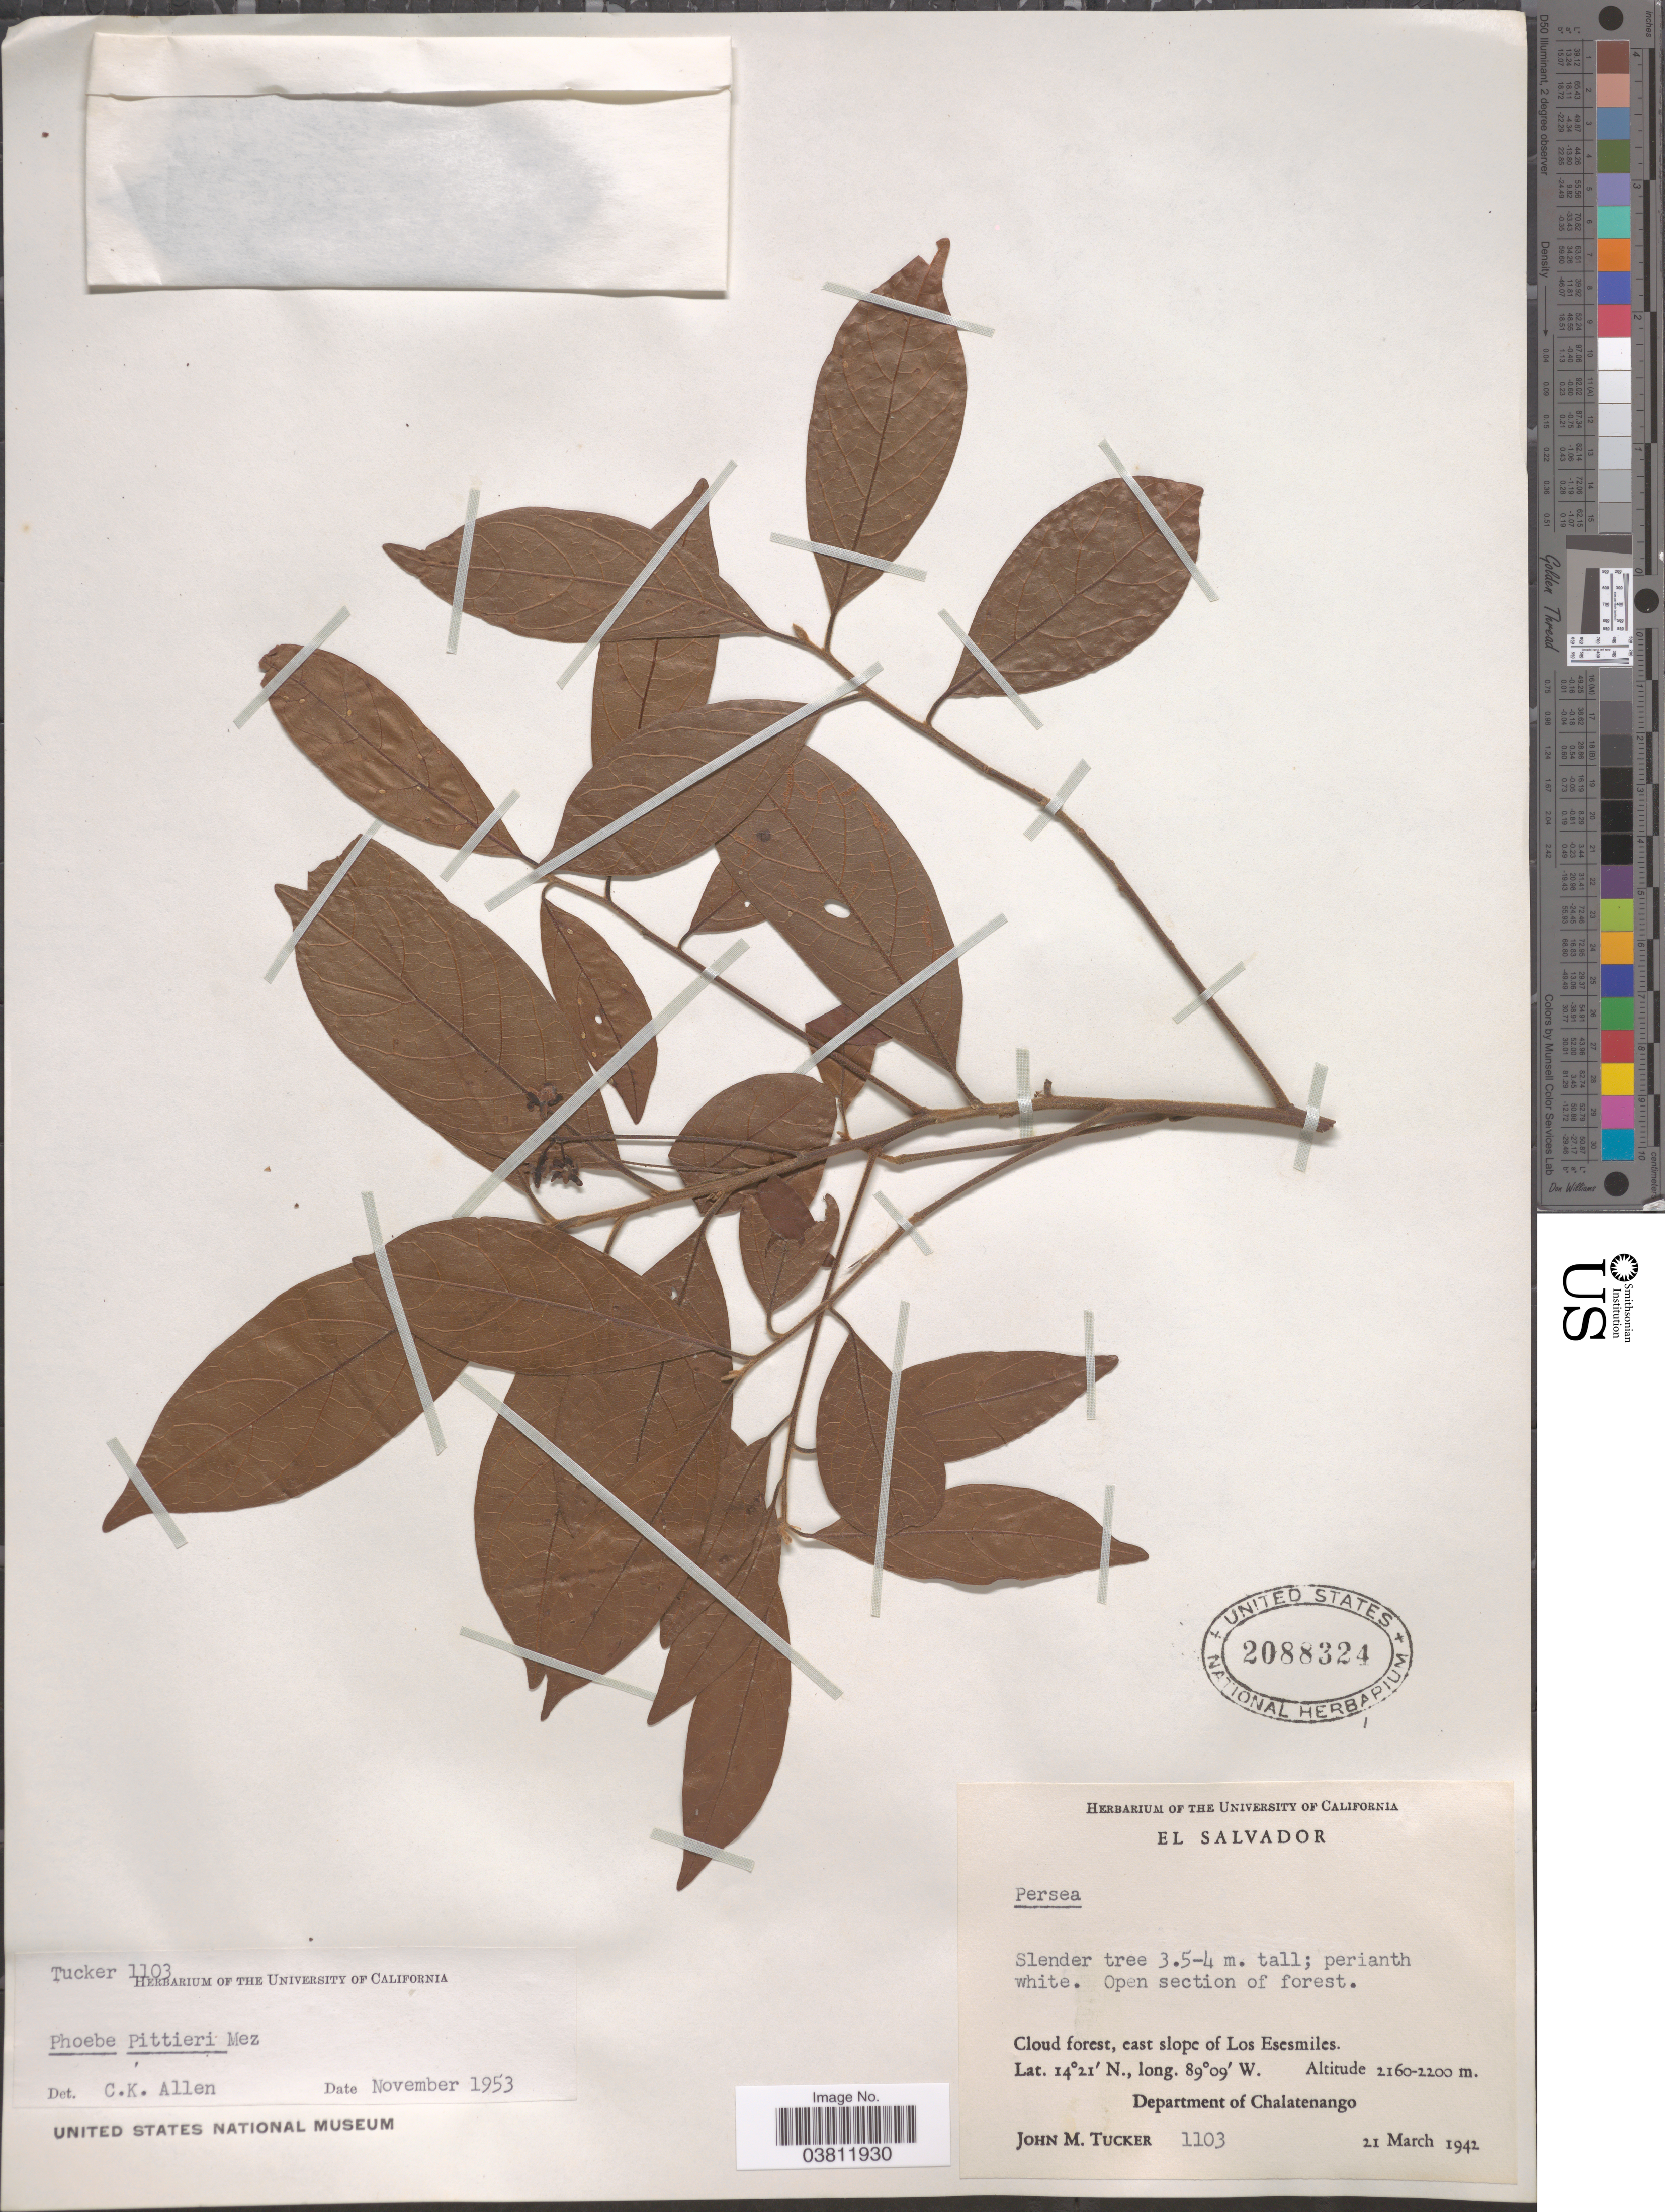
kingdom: Plantae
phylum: Tracheophyta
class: Magnoliopsida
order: Laurales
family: Lauraceae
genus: Phoebe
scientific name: Phoebe pittieri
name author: Mez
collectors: J. M. Tucker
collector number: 1103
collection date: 1942-03-21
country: El Salvador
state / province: Chalatenango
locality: Cloud forest, east slope of Los Esesmiles. Department of Chalatenango.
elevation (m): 2160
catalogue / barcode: US 2088324